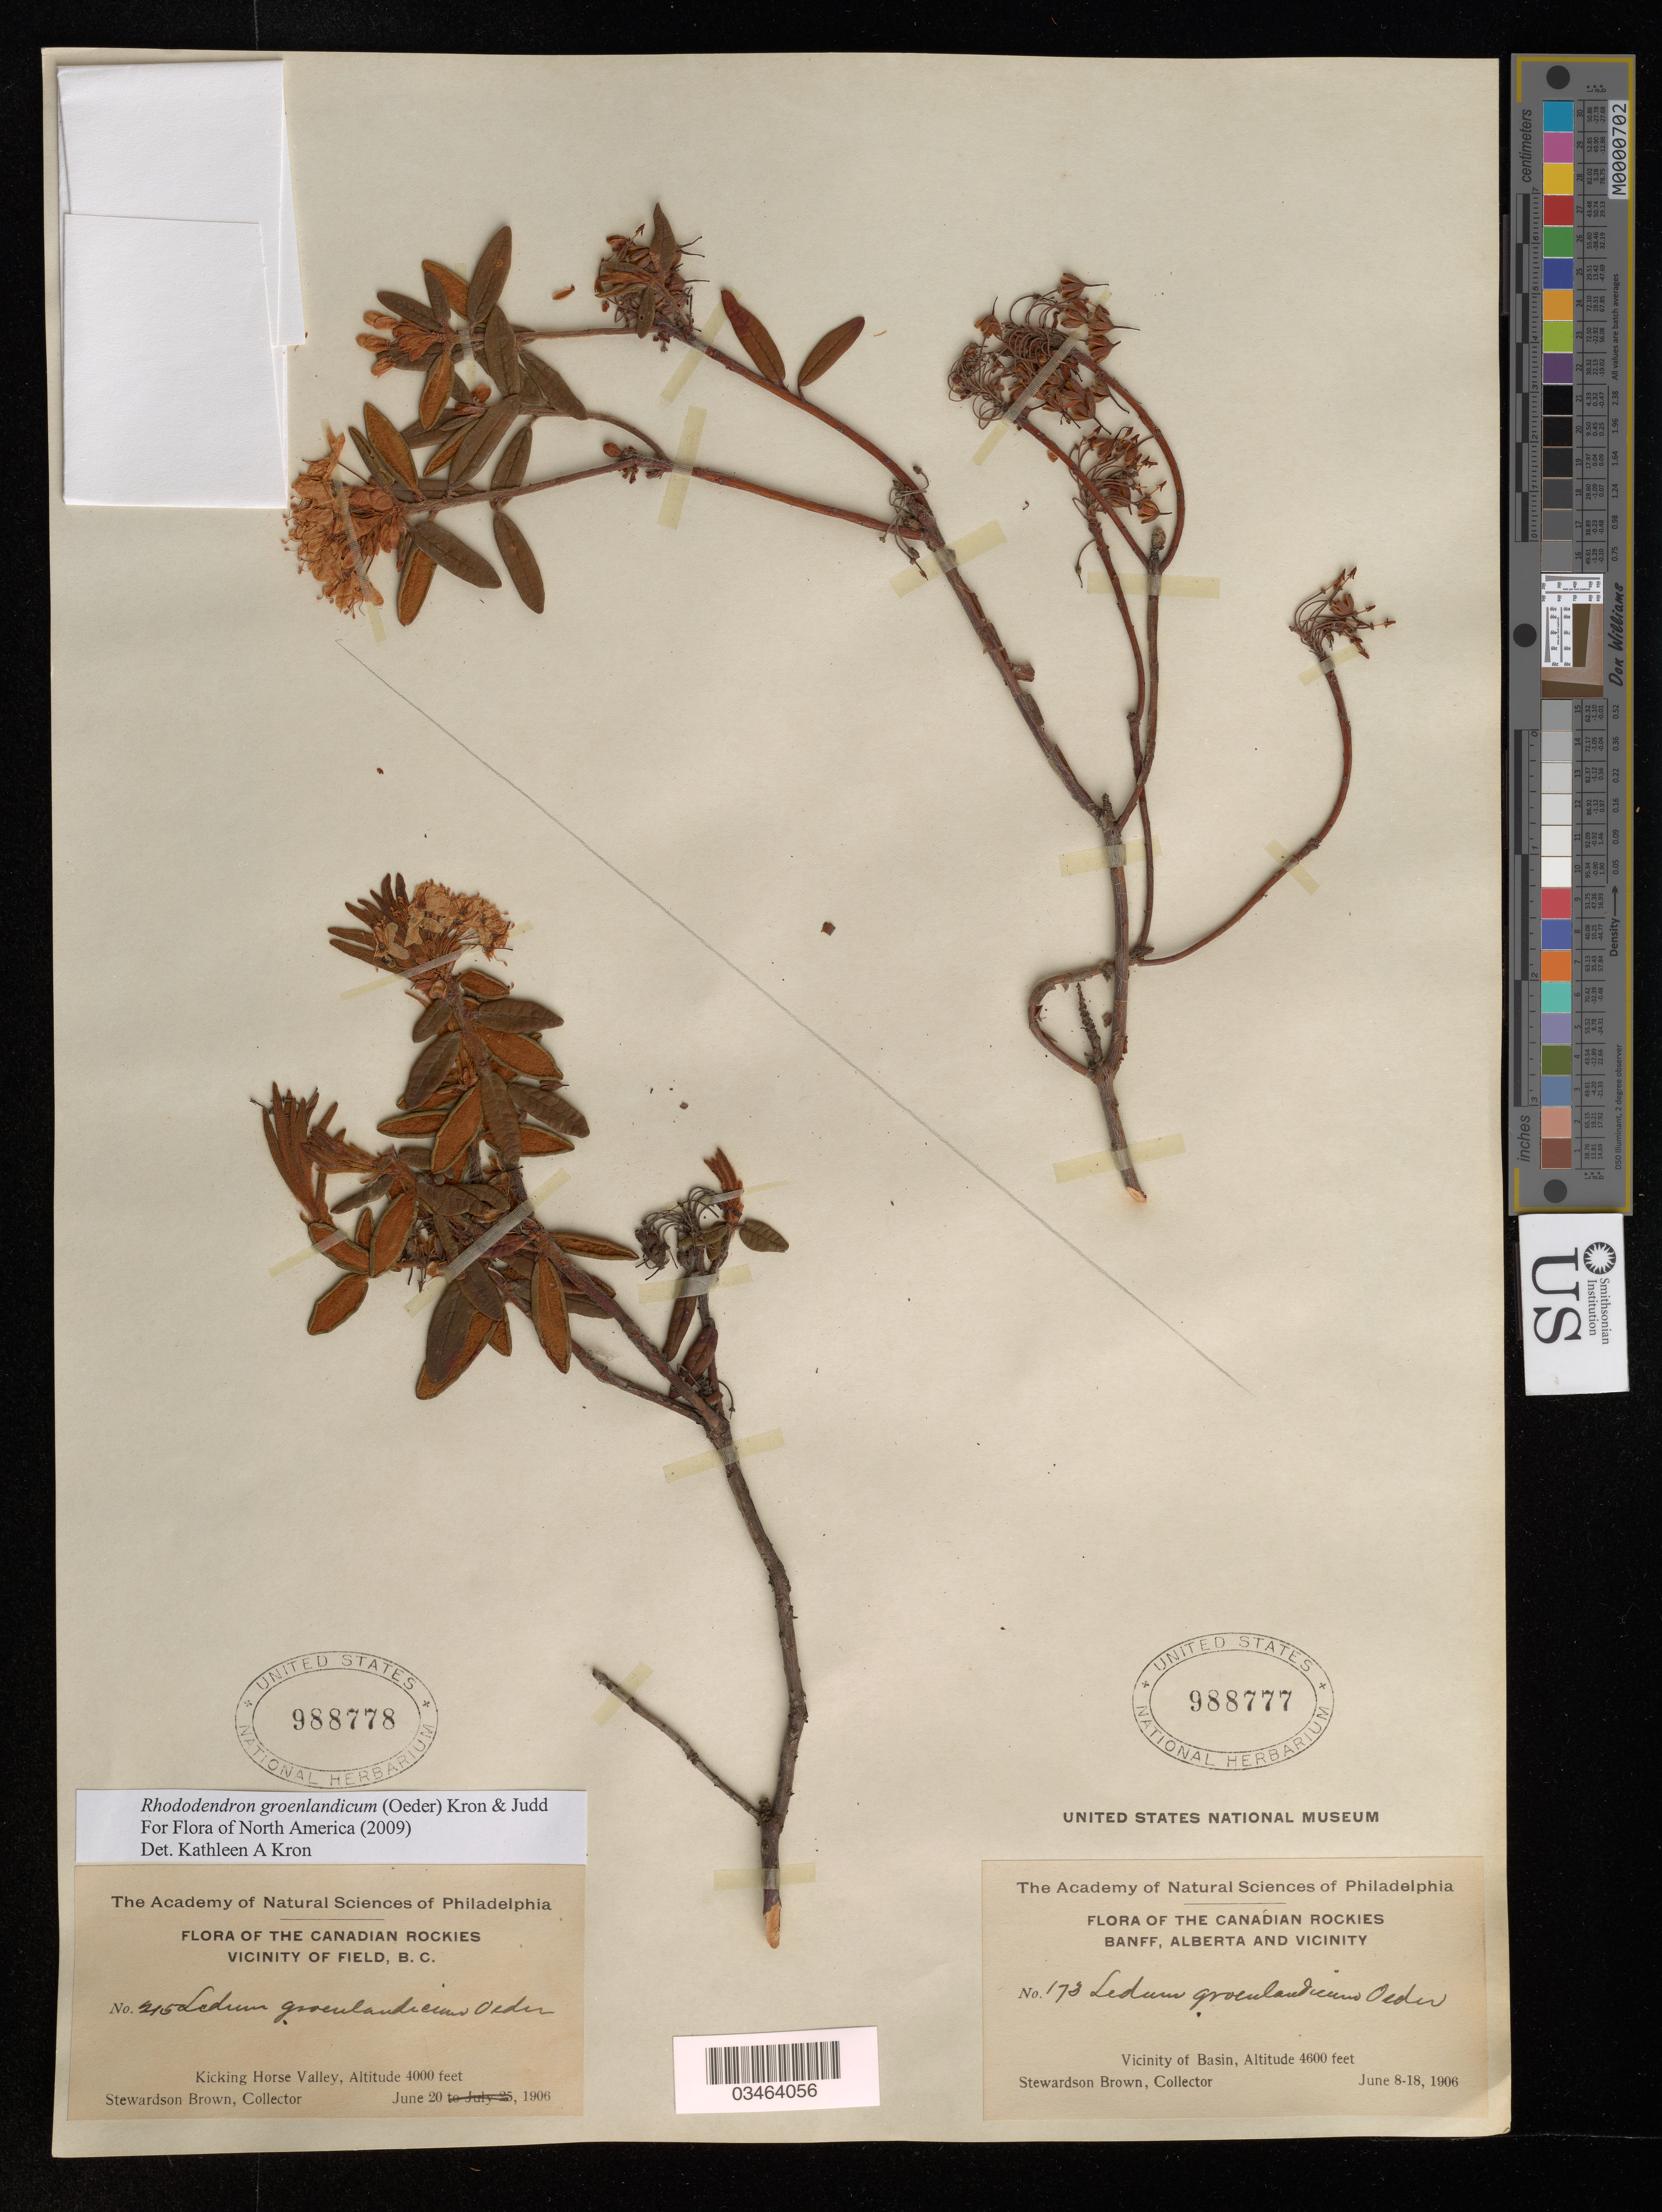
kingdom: Plantae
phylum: Tracheophyta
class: Magnoliopsida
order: Ericales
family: Ericaceae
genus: Rhododendron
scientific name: Rhododendron groenlandicum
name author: (Oeder) Kron & Judd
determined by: Kron, K. A.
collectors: S. Brown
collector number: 215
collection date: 1906-07-20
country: Canada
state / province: British Columbia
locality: The Canadian Rockies. Vicinity of field. Kicking Horse Valley.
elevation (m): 1219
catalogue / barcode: US 988778